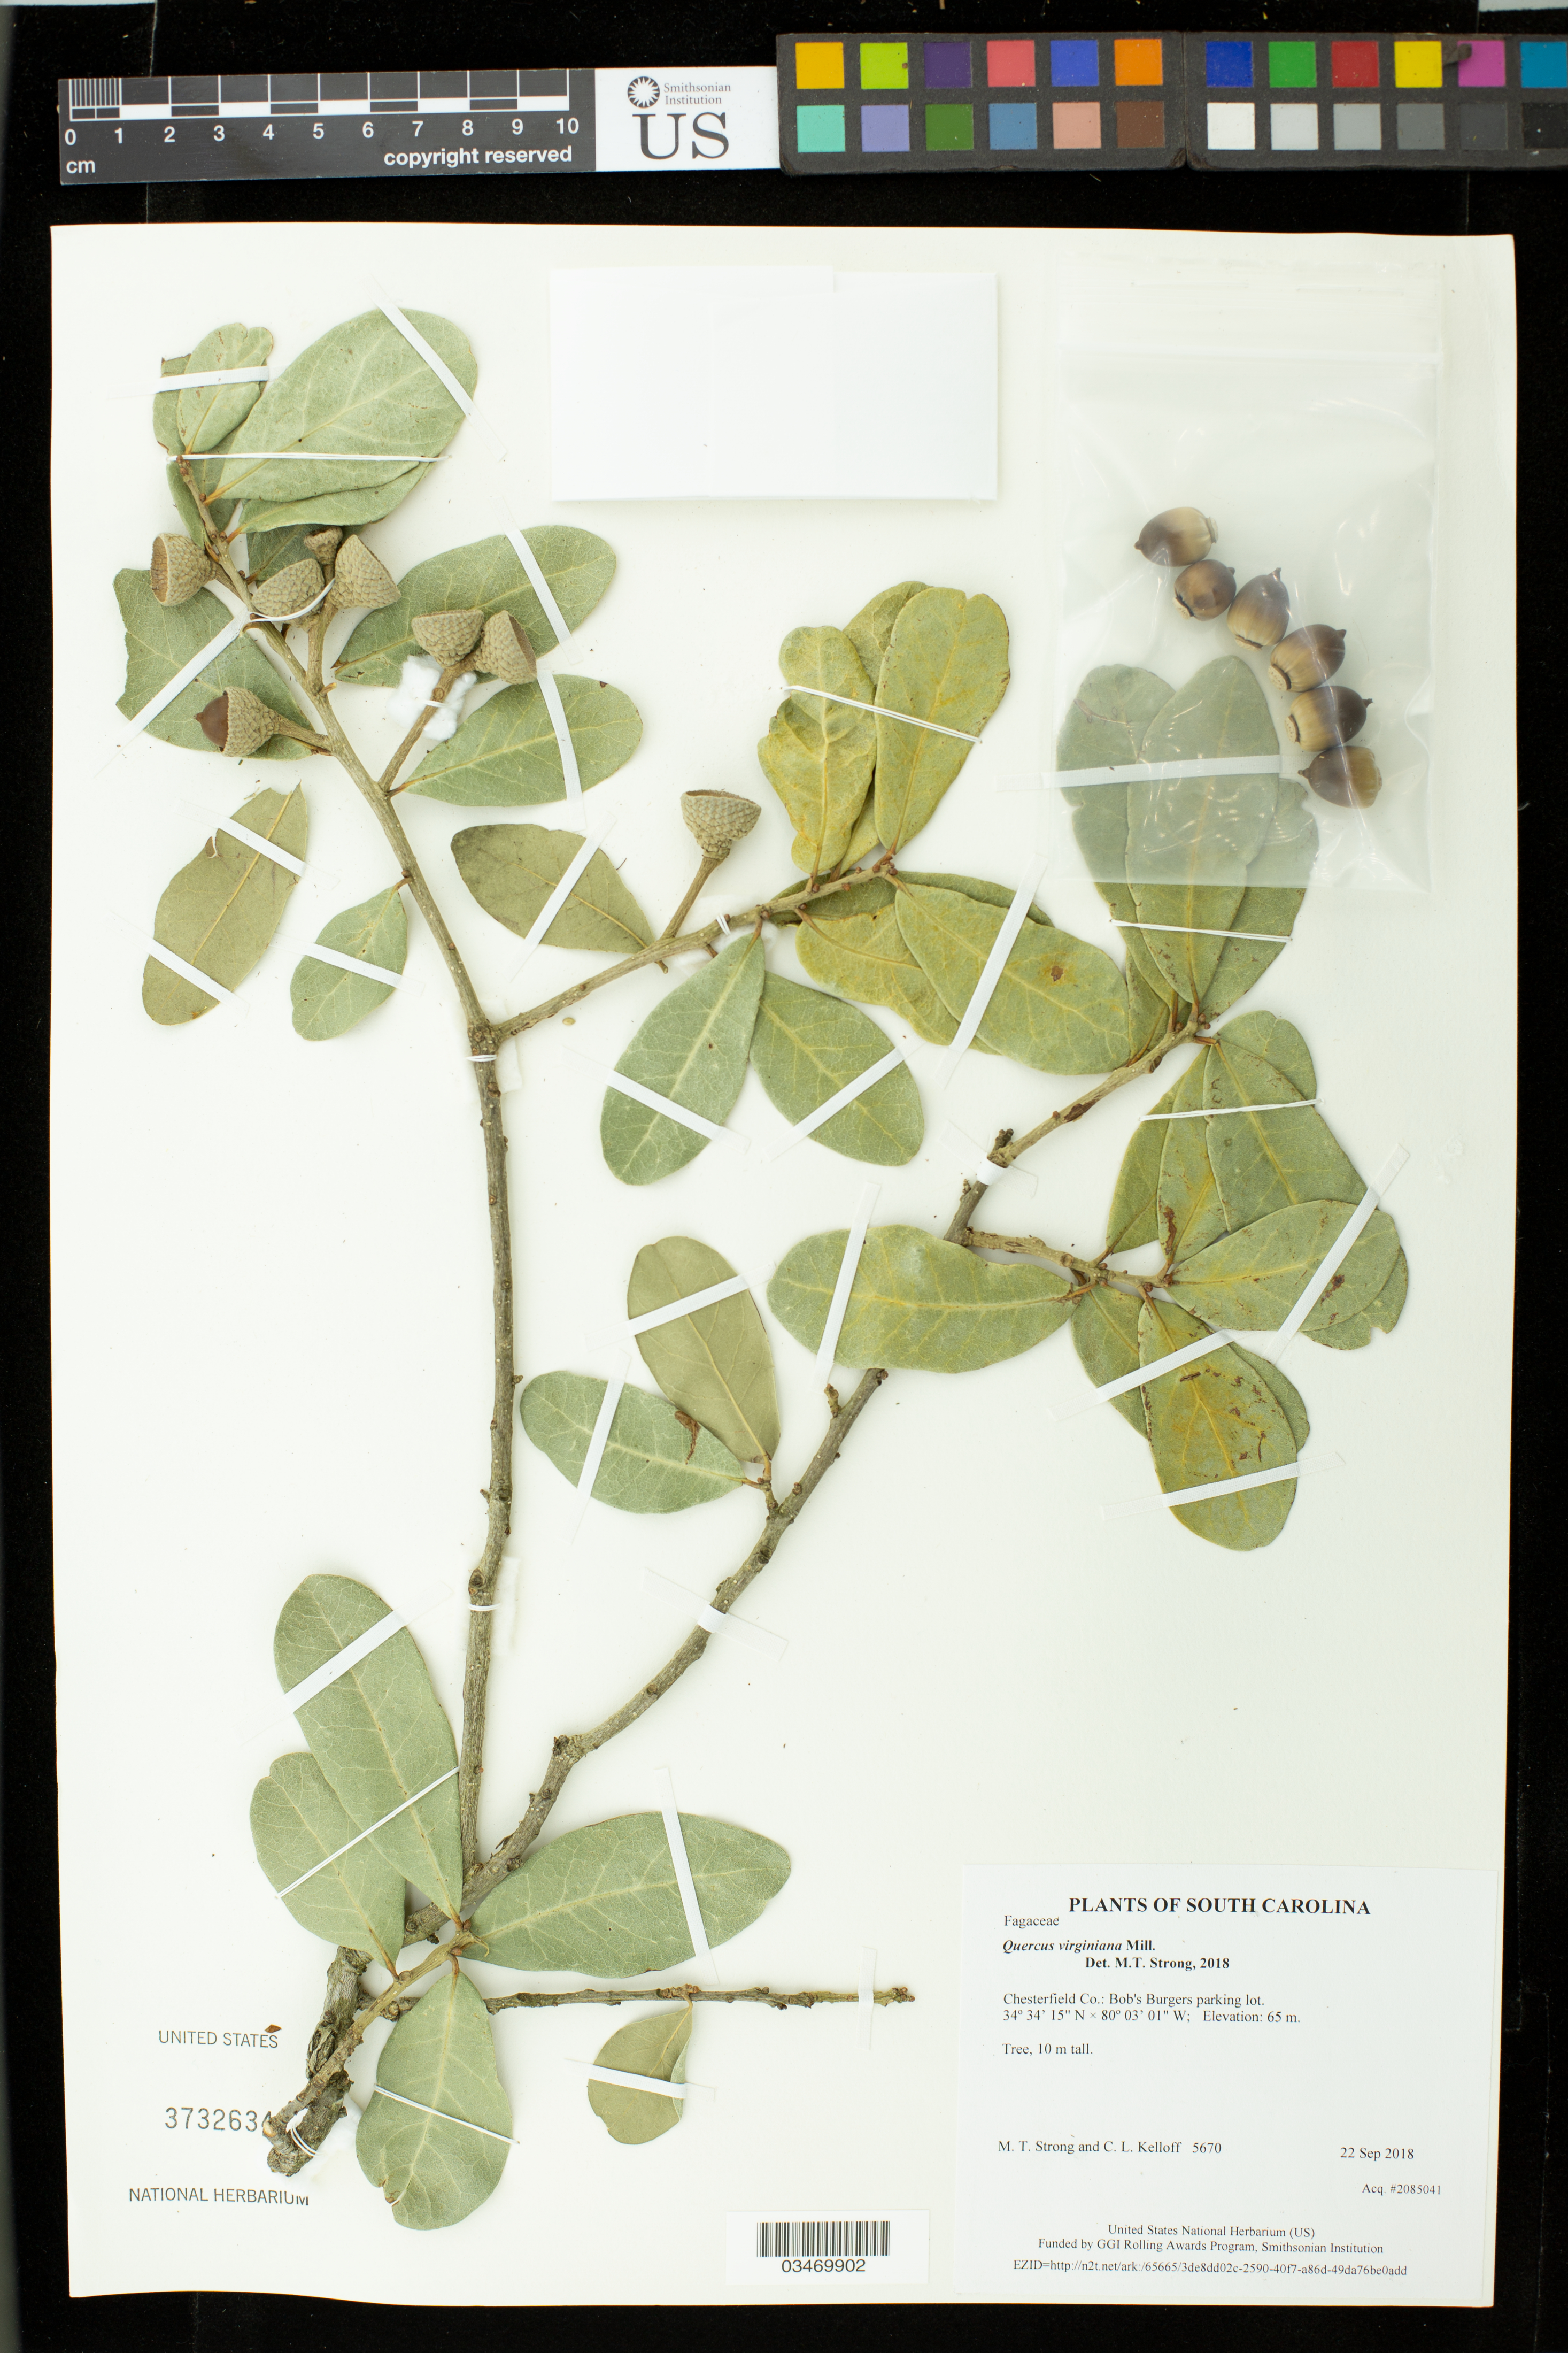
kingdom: Plantae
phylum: Tracheophyta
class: Magnoliopsida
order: Fagales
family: Fagaceae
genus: Quercus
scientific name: Quercus virginiana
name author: Mill.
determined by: Strong, M. T., (US), Smithsonian Institution - National Museum of Natural History (UNITED STATES)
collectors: M. T. Strong & C. L. Kelloff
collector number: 5670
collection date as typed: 22 Sep 2018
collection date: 2018-09-22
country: United States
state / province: South Carolina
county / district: Chesterfield Co.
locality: Bob's Burgers parking lot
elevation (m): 65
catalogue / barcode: US 3732634